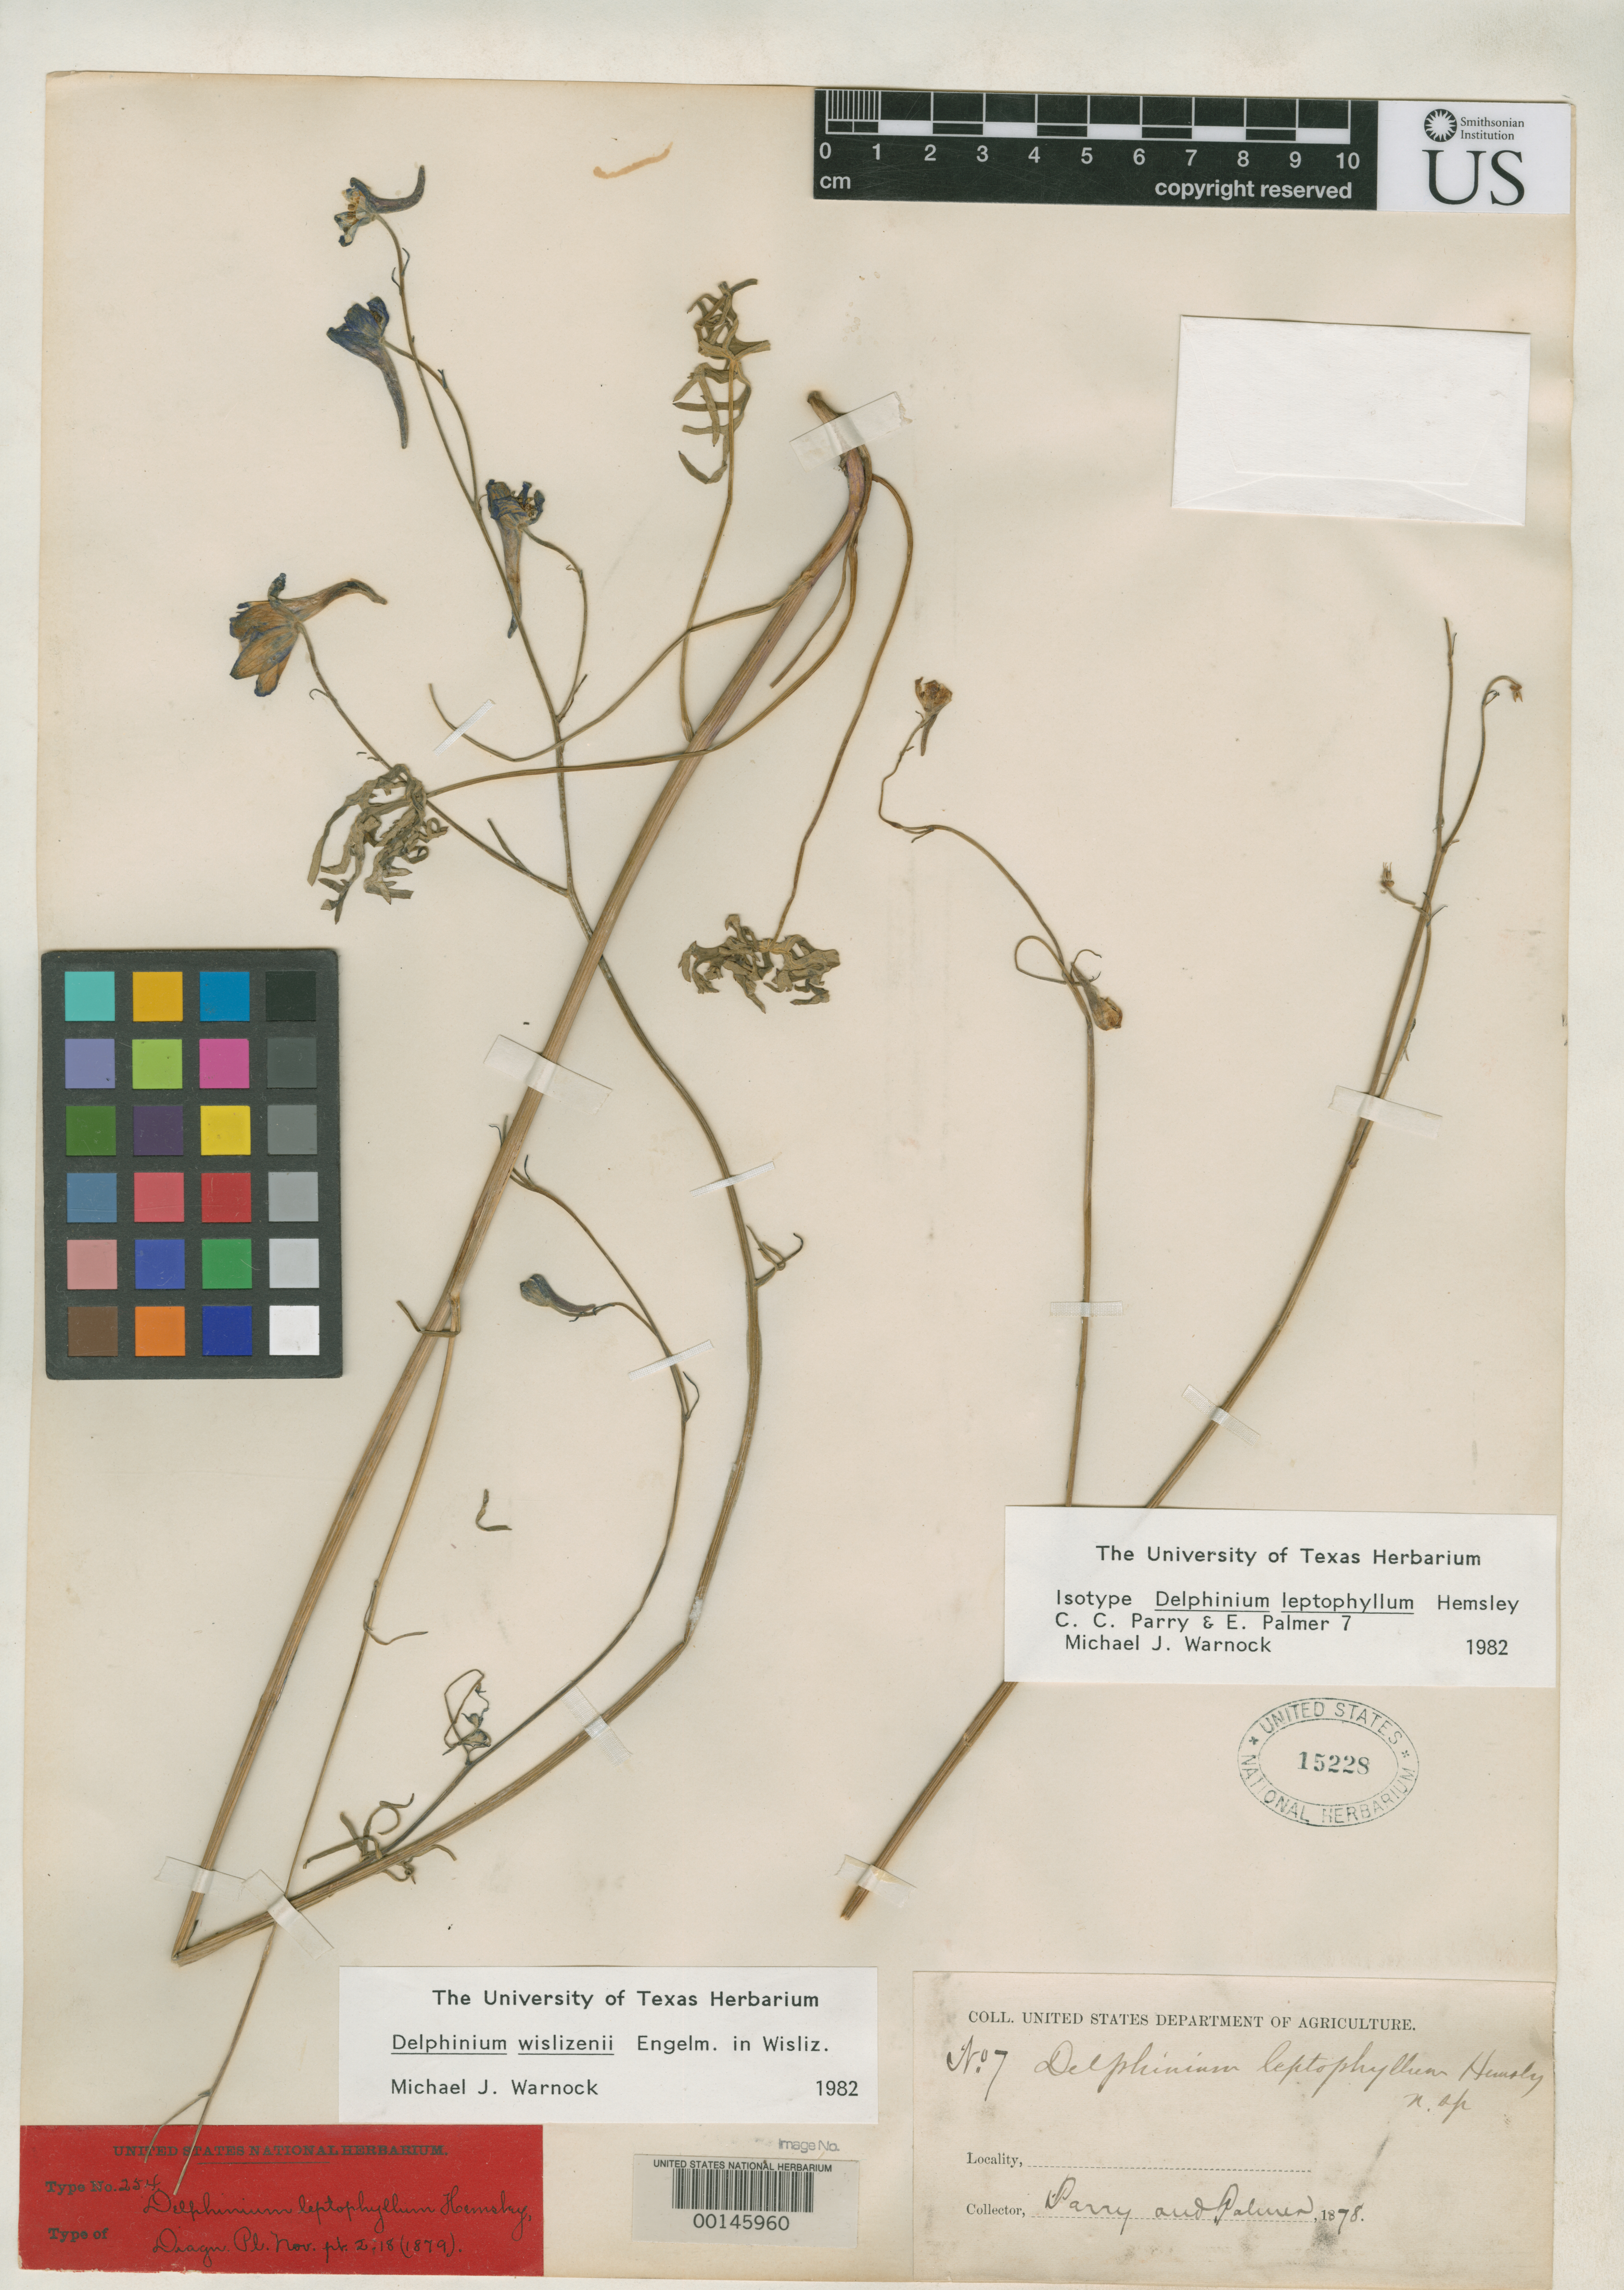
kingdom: Plantae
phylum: Tracheophyta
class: Magnoliopsida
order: Ranunculales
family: Ranunculaceae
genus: Delphinium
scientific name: Delphinium leptophyllum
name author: Hemsl.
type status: Isotype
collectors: C. C. Parry & E. Palmer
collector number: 7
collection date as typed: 1878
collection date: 1878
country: Mexico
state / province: San Luis Potosi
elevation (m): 1829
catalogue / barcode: US 15228